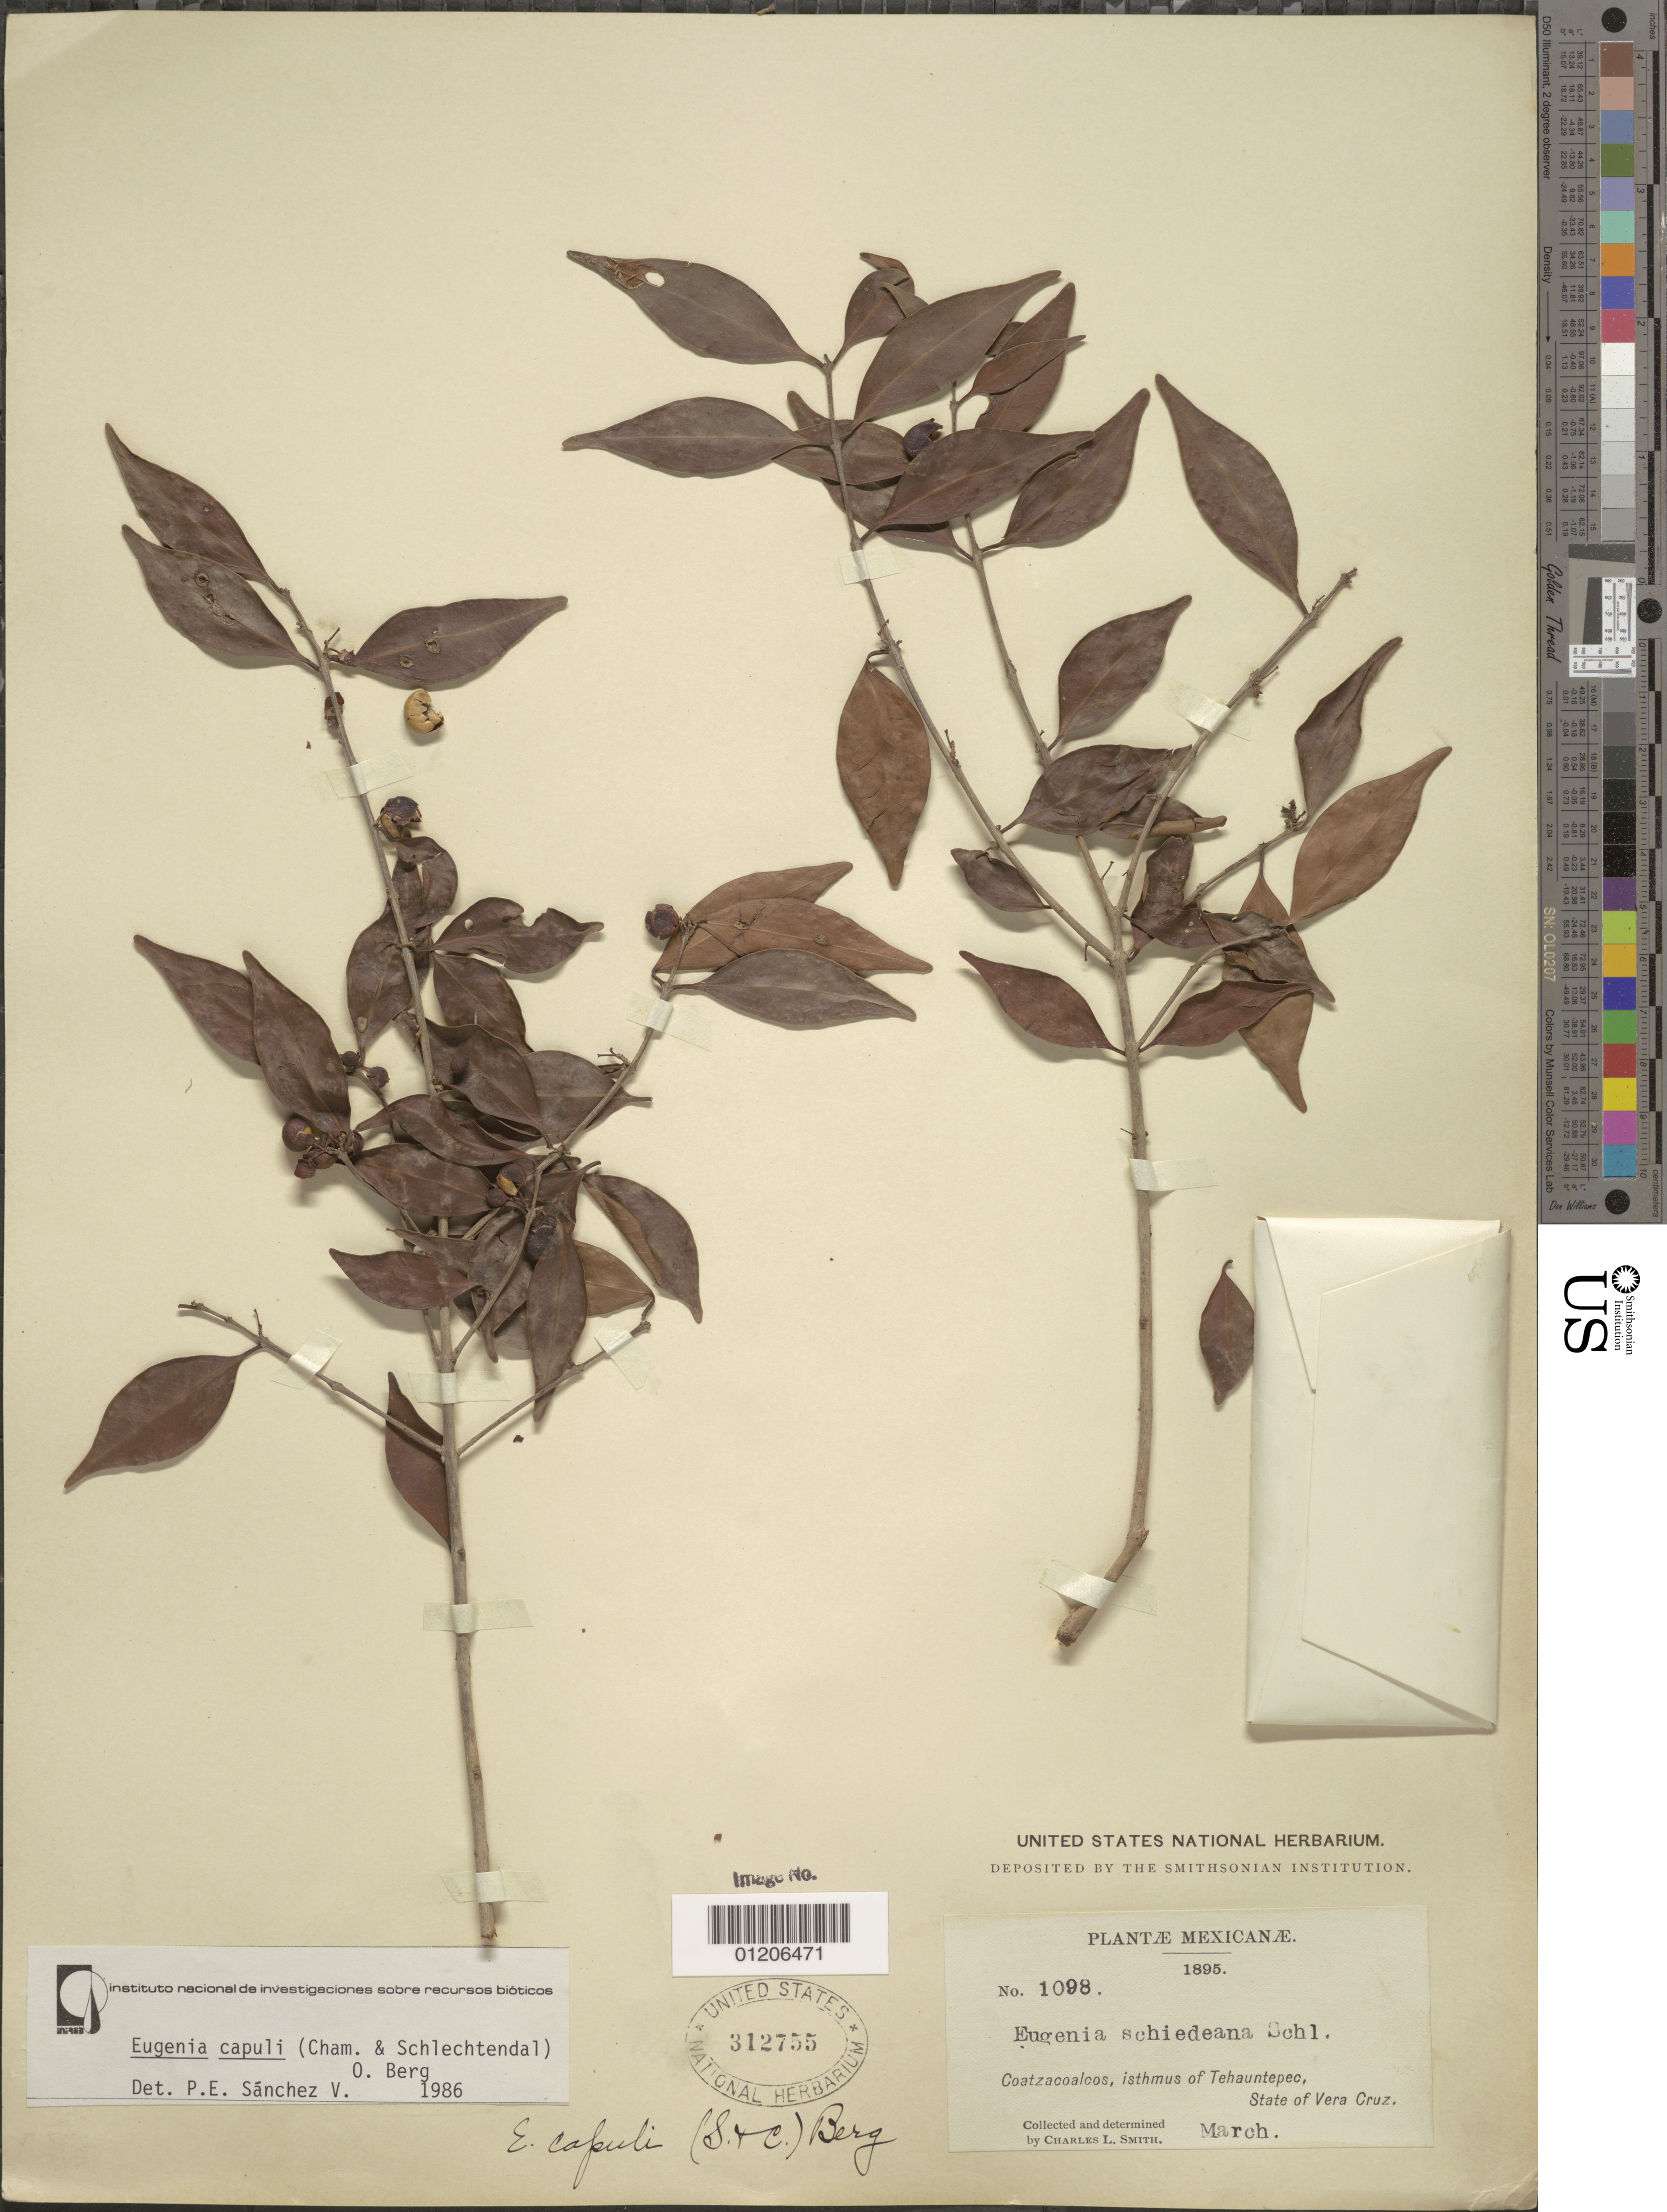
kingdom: Plantae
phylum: Tracheophyta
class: Magnoliopsida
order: Myrtales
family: Myrtaceae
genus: Eugenia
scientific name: Eugenia capuli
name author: (Schltdl. & Cham.) Hook. & Arn.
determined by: Sánchez Vindas, P. E.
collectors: C. L. Smith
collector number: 1098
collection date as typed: Mar 1895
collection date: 1895-03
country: Mexico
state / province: Veracruz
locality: Veracruz: Coatzacoalcos, Isthmus of Tehuantepec.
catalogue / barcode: US 312755